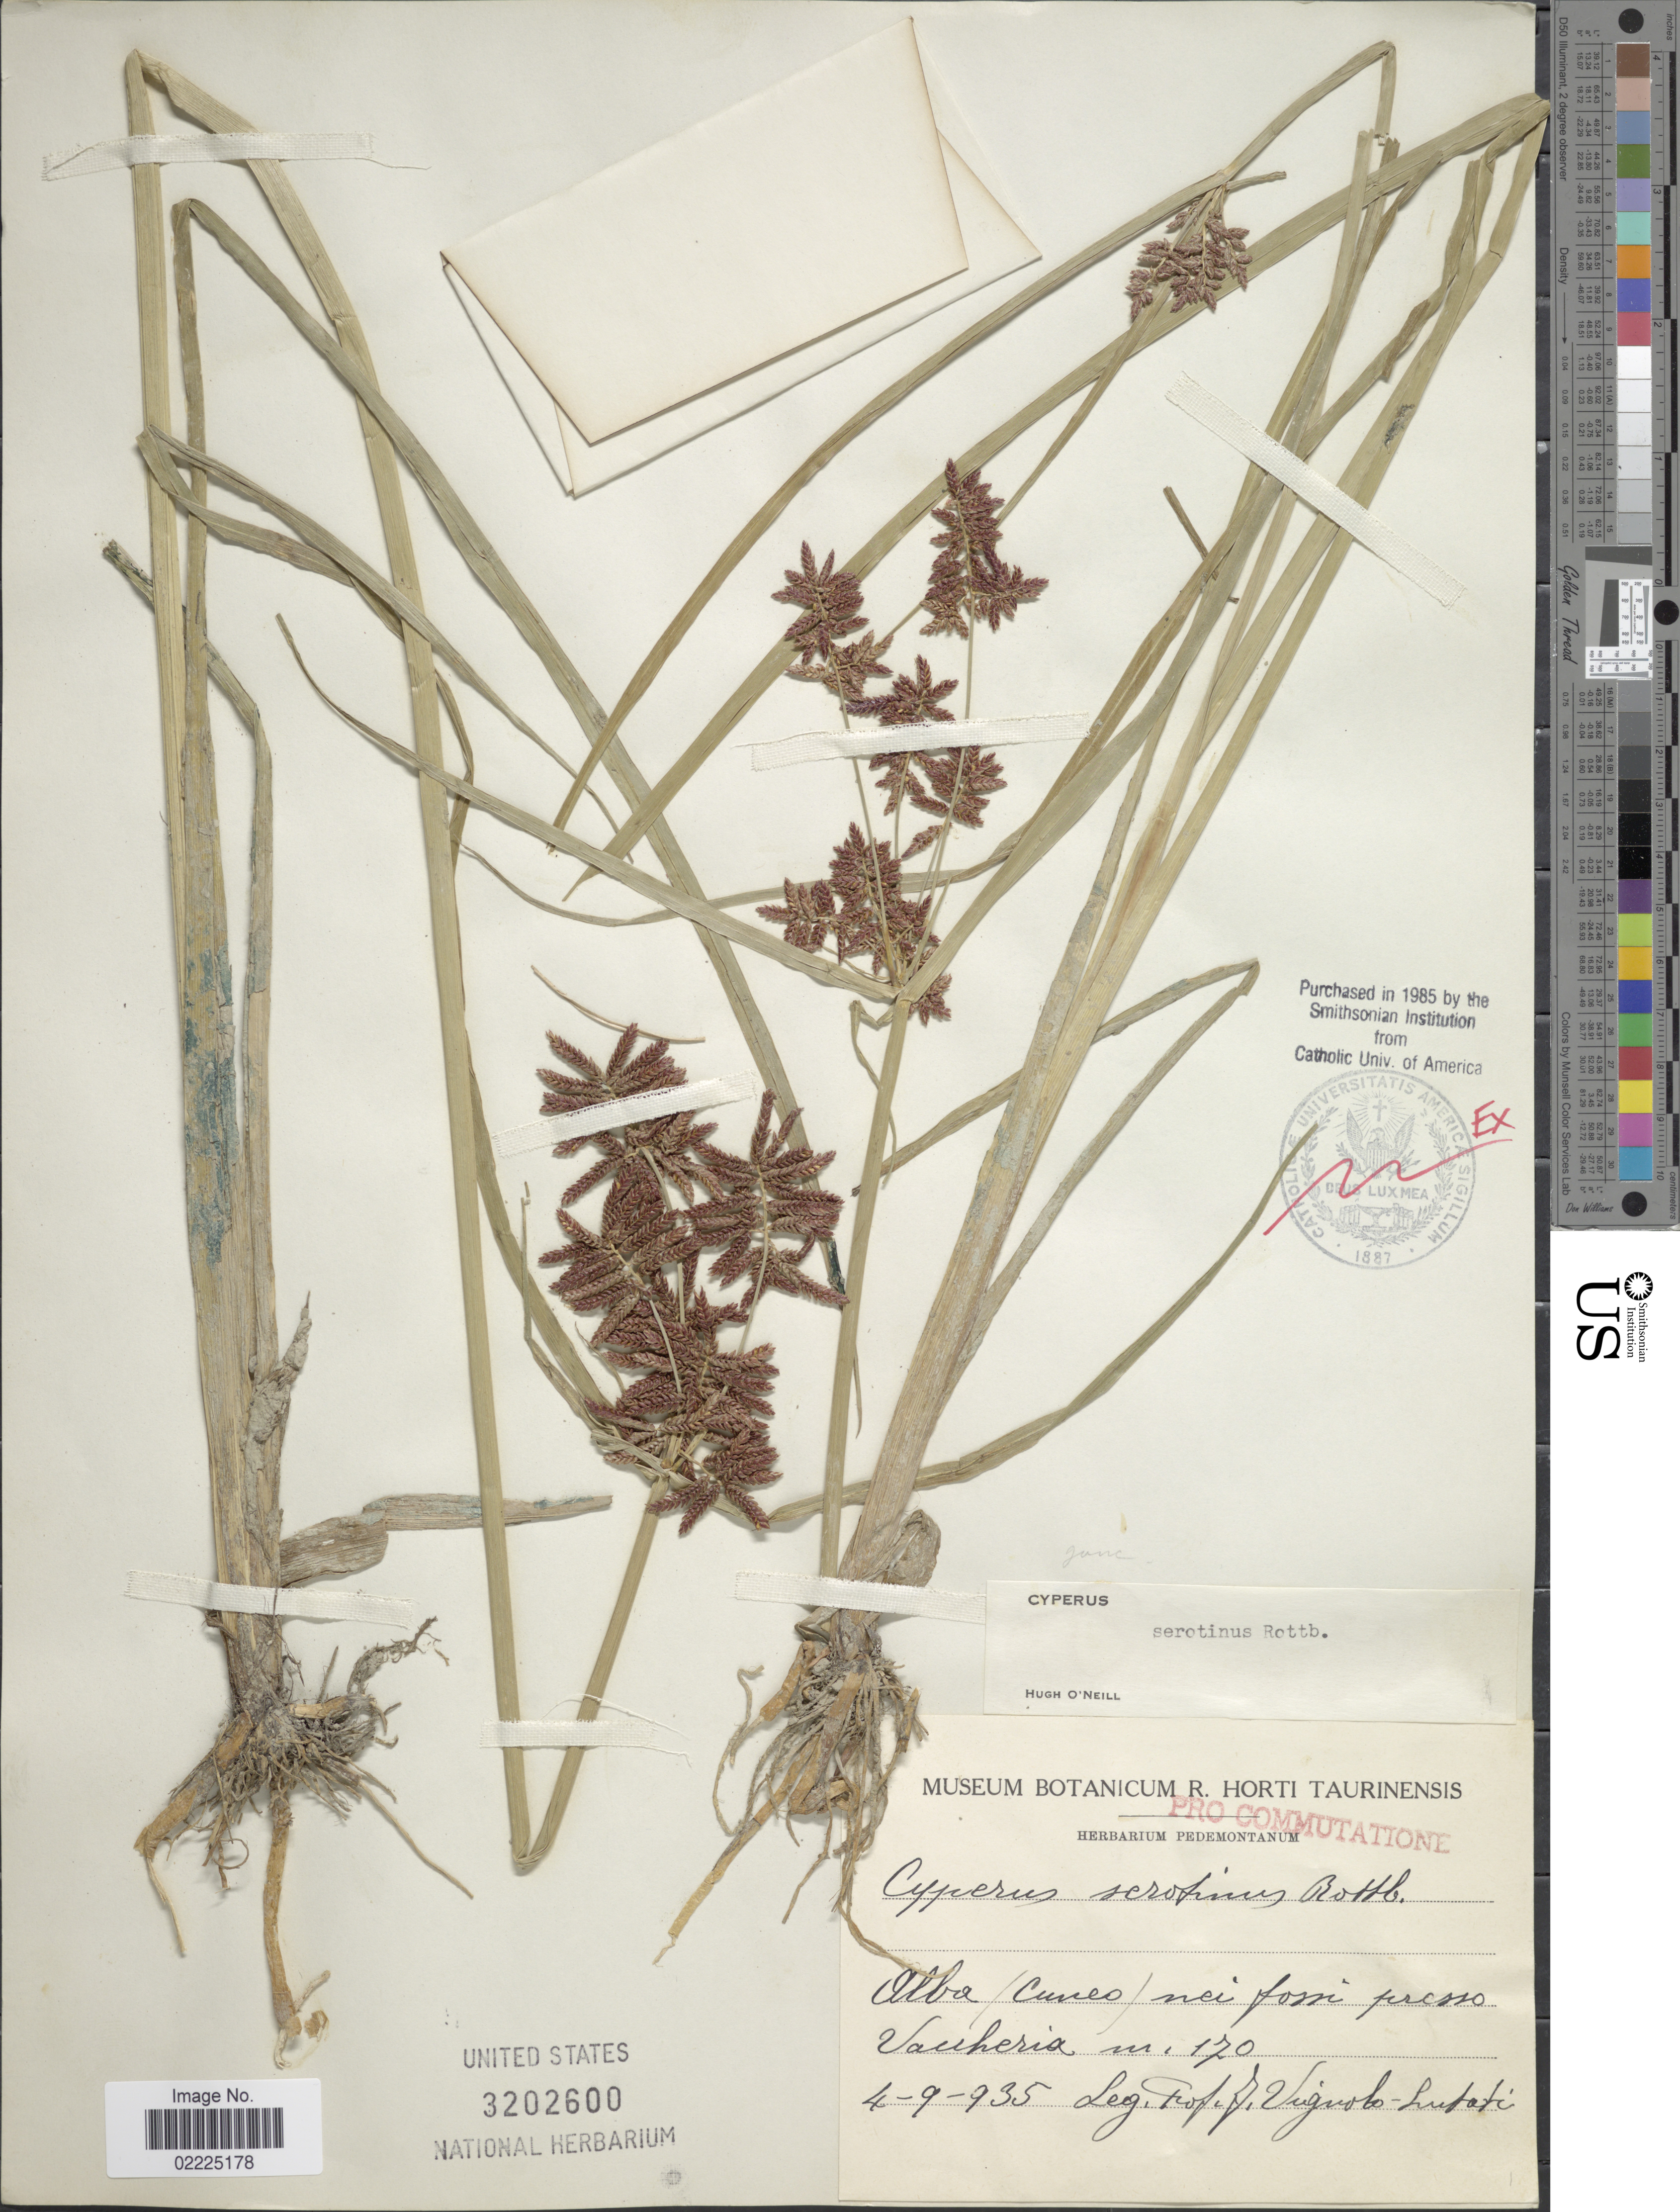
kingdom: Plantae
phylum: Tracheophyta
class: Liliopsida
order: Poales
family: Cyperaceae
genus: Cyperus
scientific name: Cyperus serotinus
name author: Rottb.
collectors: F. Vignolo-Lutati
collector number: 170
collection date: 1935-09-04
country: Italy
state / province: Piedmont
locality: Alba (Cuneo) nei fossi presso Vauheria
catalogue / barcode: US 3202600